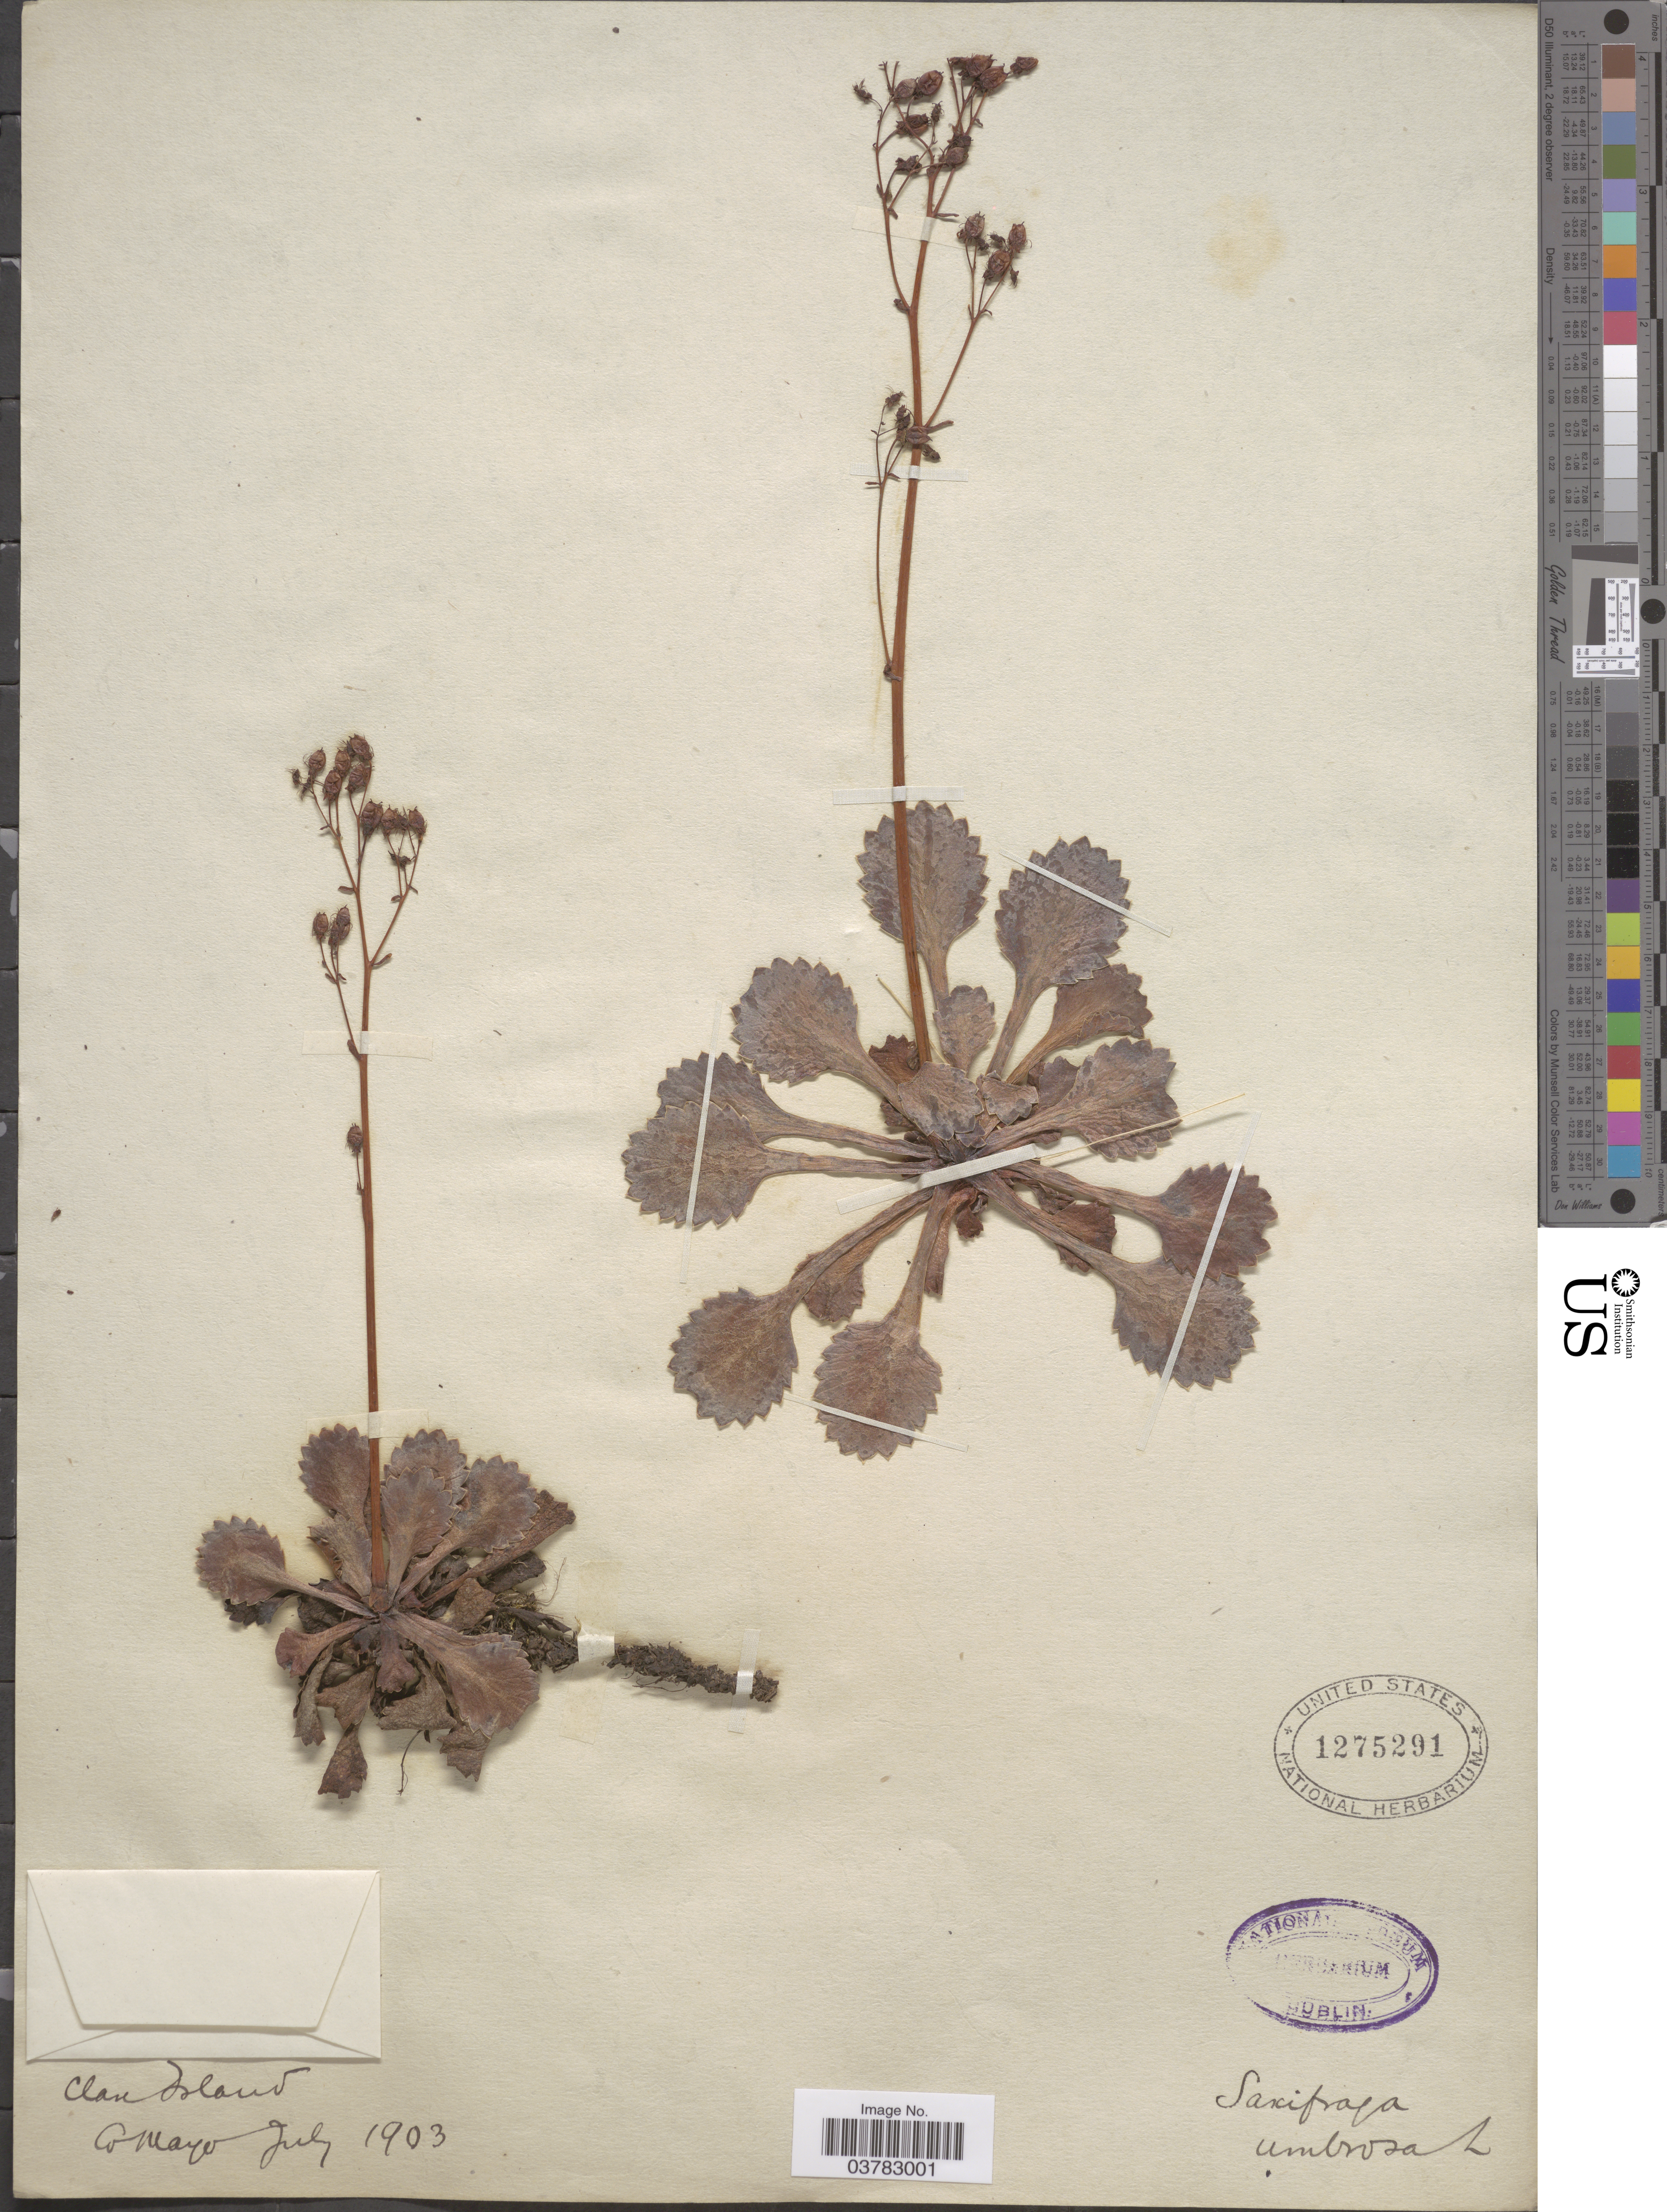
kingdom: Plantae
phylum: Tracheophyta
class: Magnoliopsida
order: Saxifragales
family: Saxifragaceae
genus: Saxifraga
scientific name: Saxifraga umbrosa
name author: L.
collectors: Ex herb. National Museum Dublin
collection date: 1903-07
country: Ireland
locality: Clare Island. Co Mayo.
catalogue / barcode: US 1275291